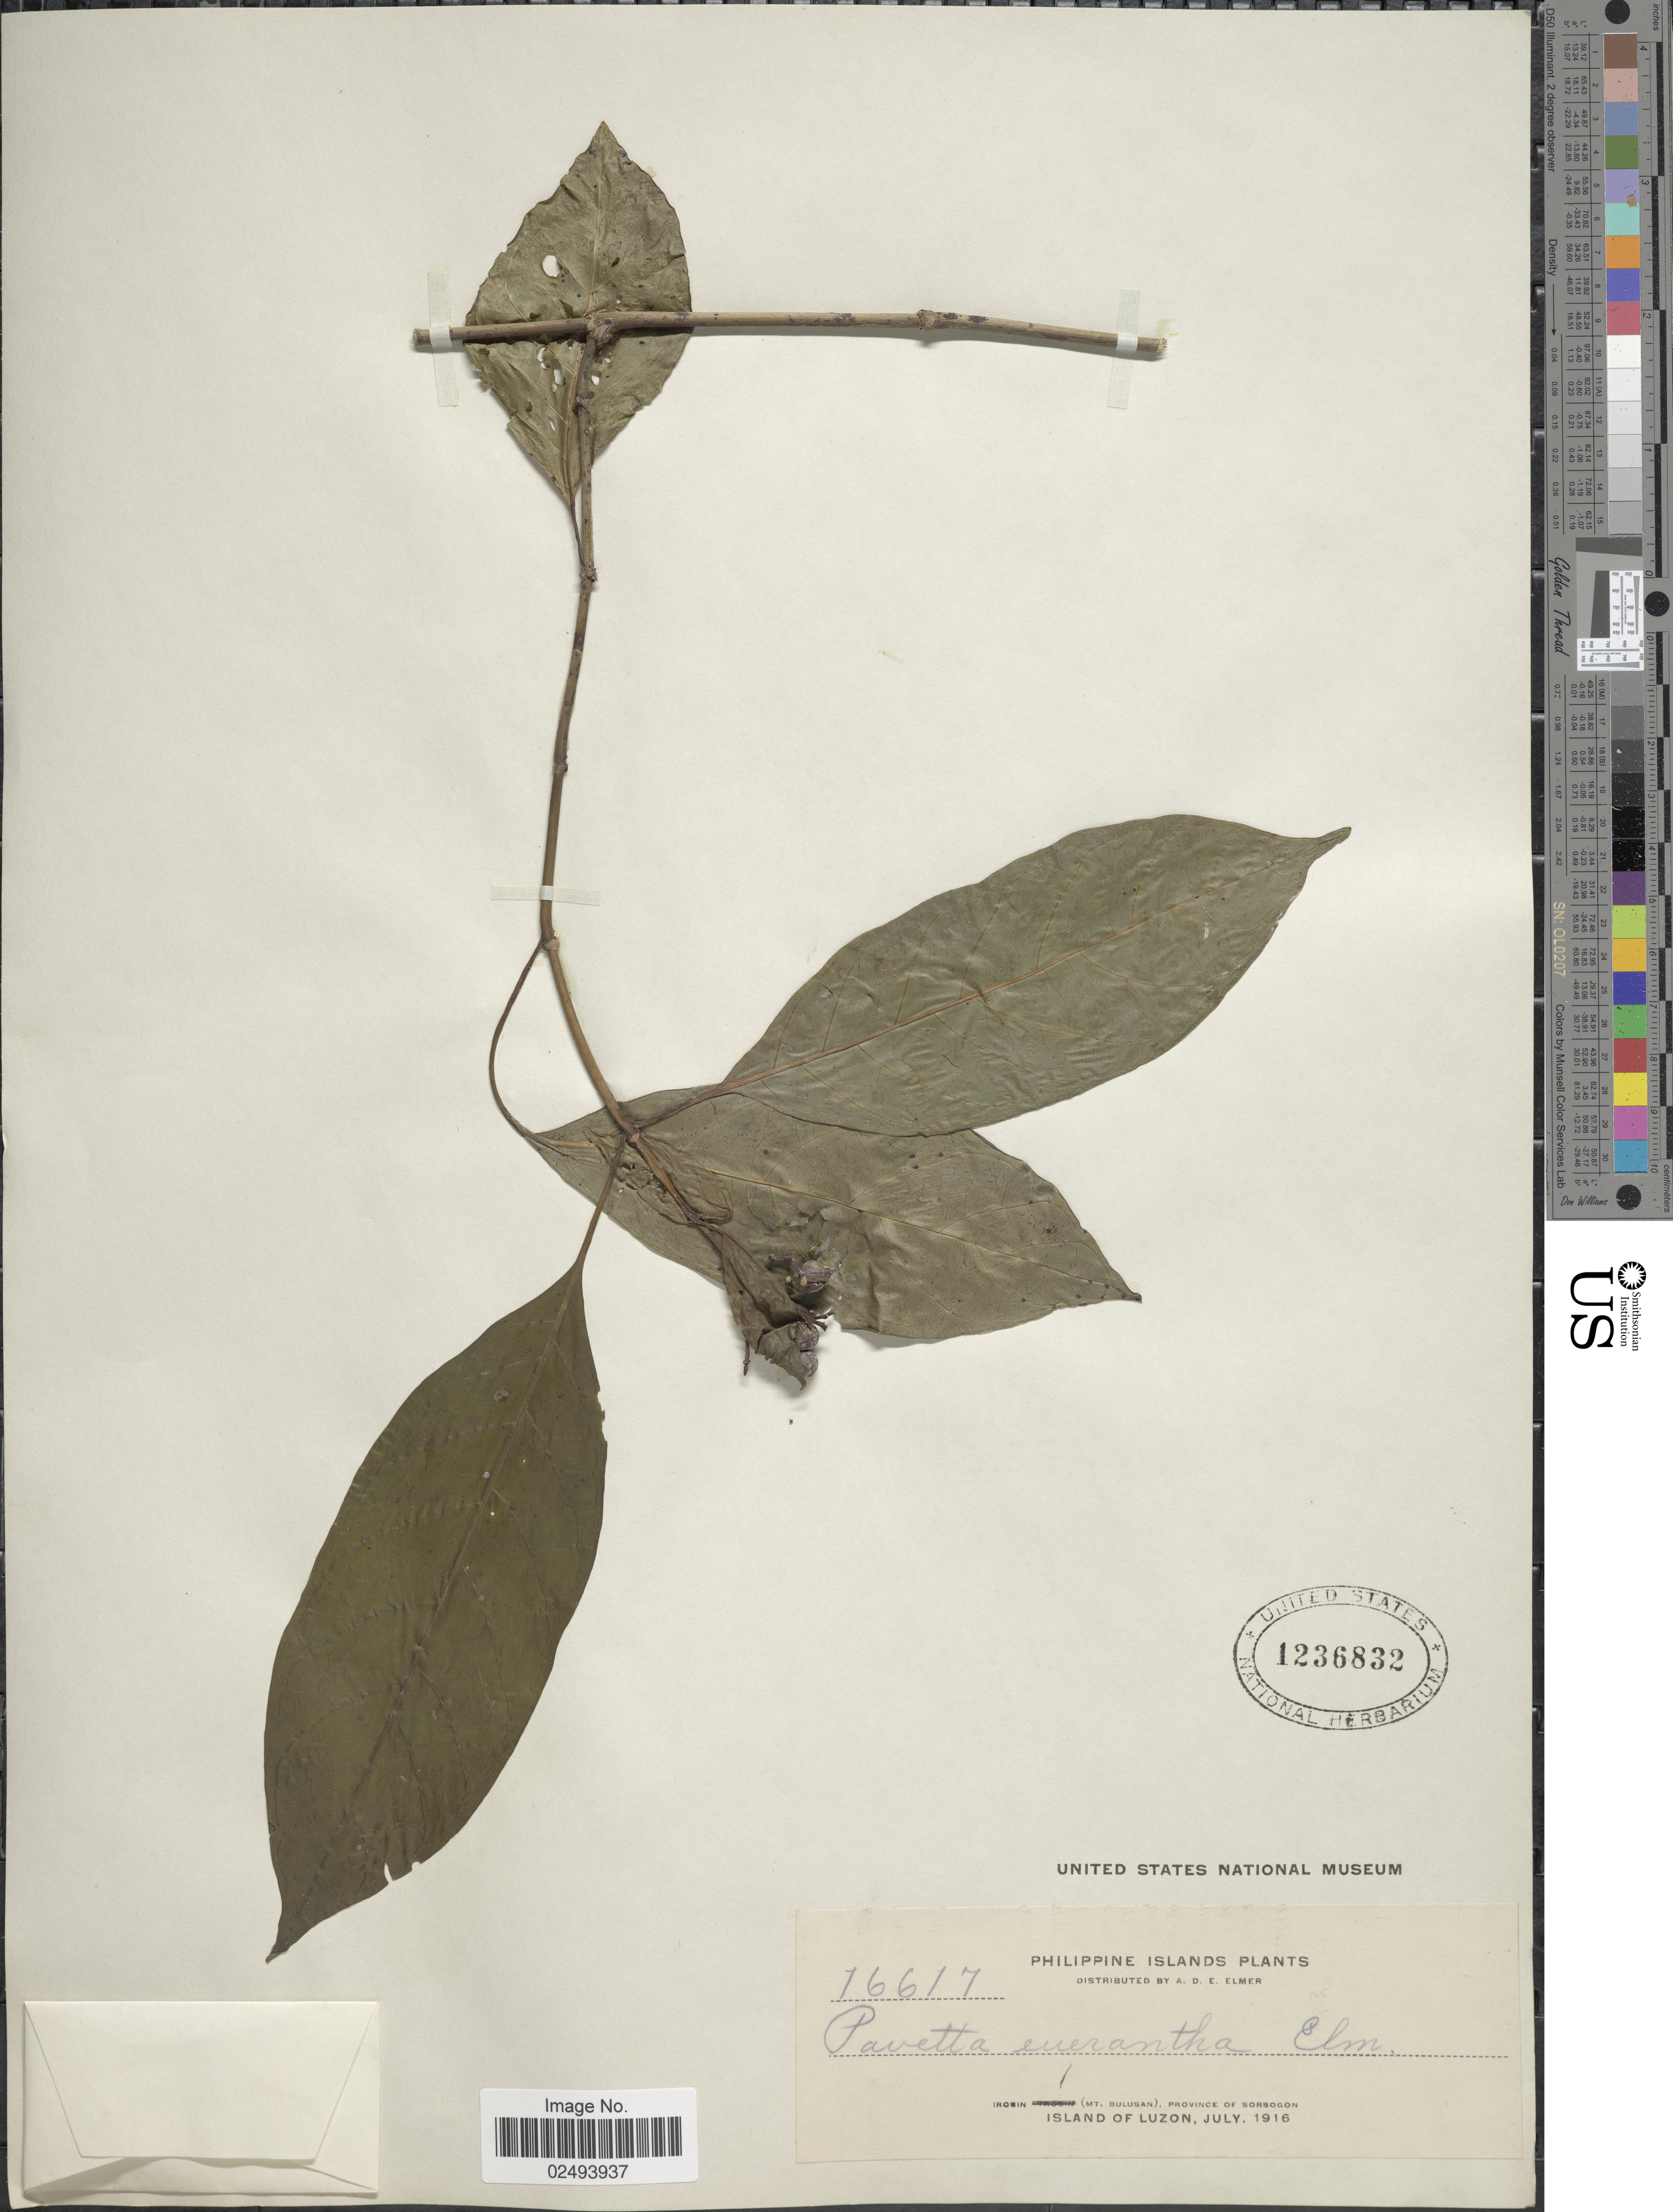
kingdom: Plantae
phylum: Tracheophyta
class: Magnoliopsida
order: Gentianales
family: Rubiaceae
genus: Tarenna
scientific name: Tarenna eucrantha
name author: (Elmer) Merr.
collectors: A. D. E. Elmer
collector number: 16617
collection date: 1916-07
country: Philippines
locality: Irosin (Mt. Bulusan), Province of Sorsogon, Island of Luzon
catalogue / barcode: US 1236832